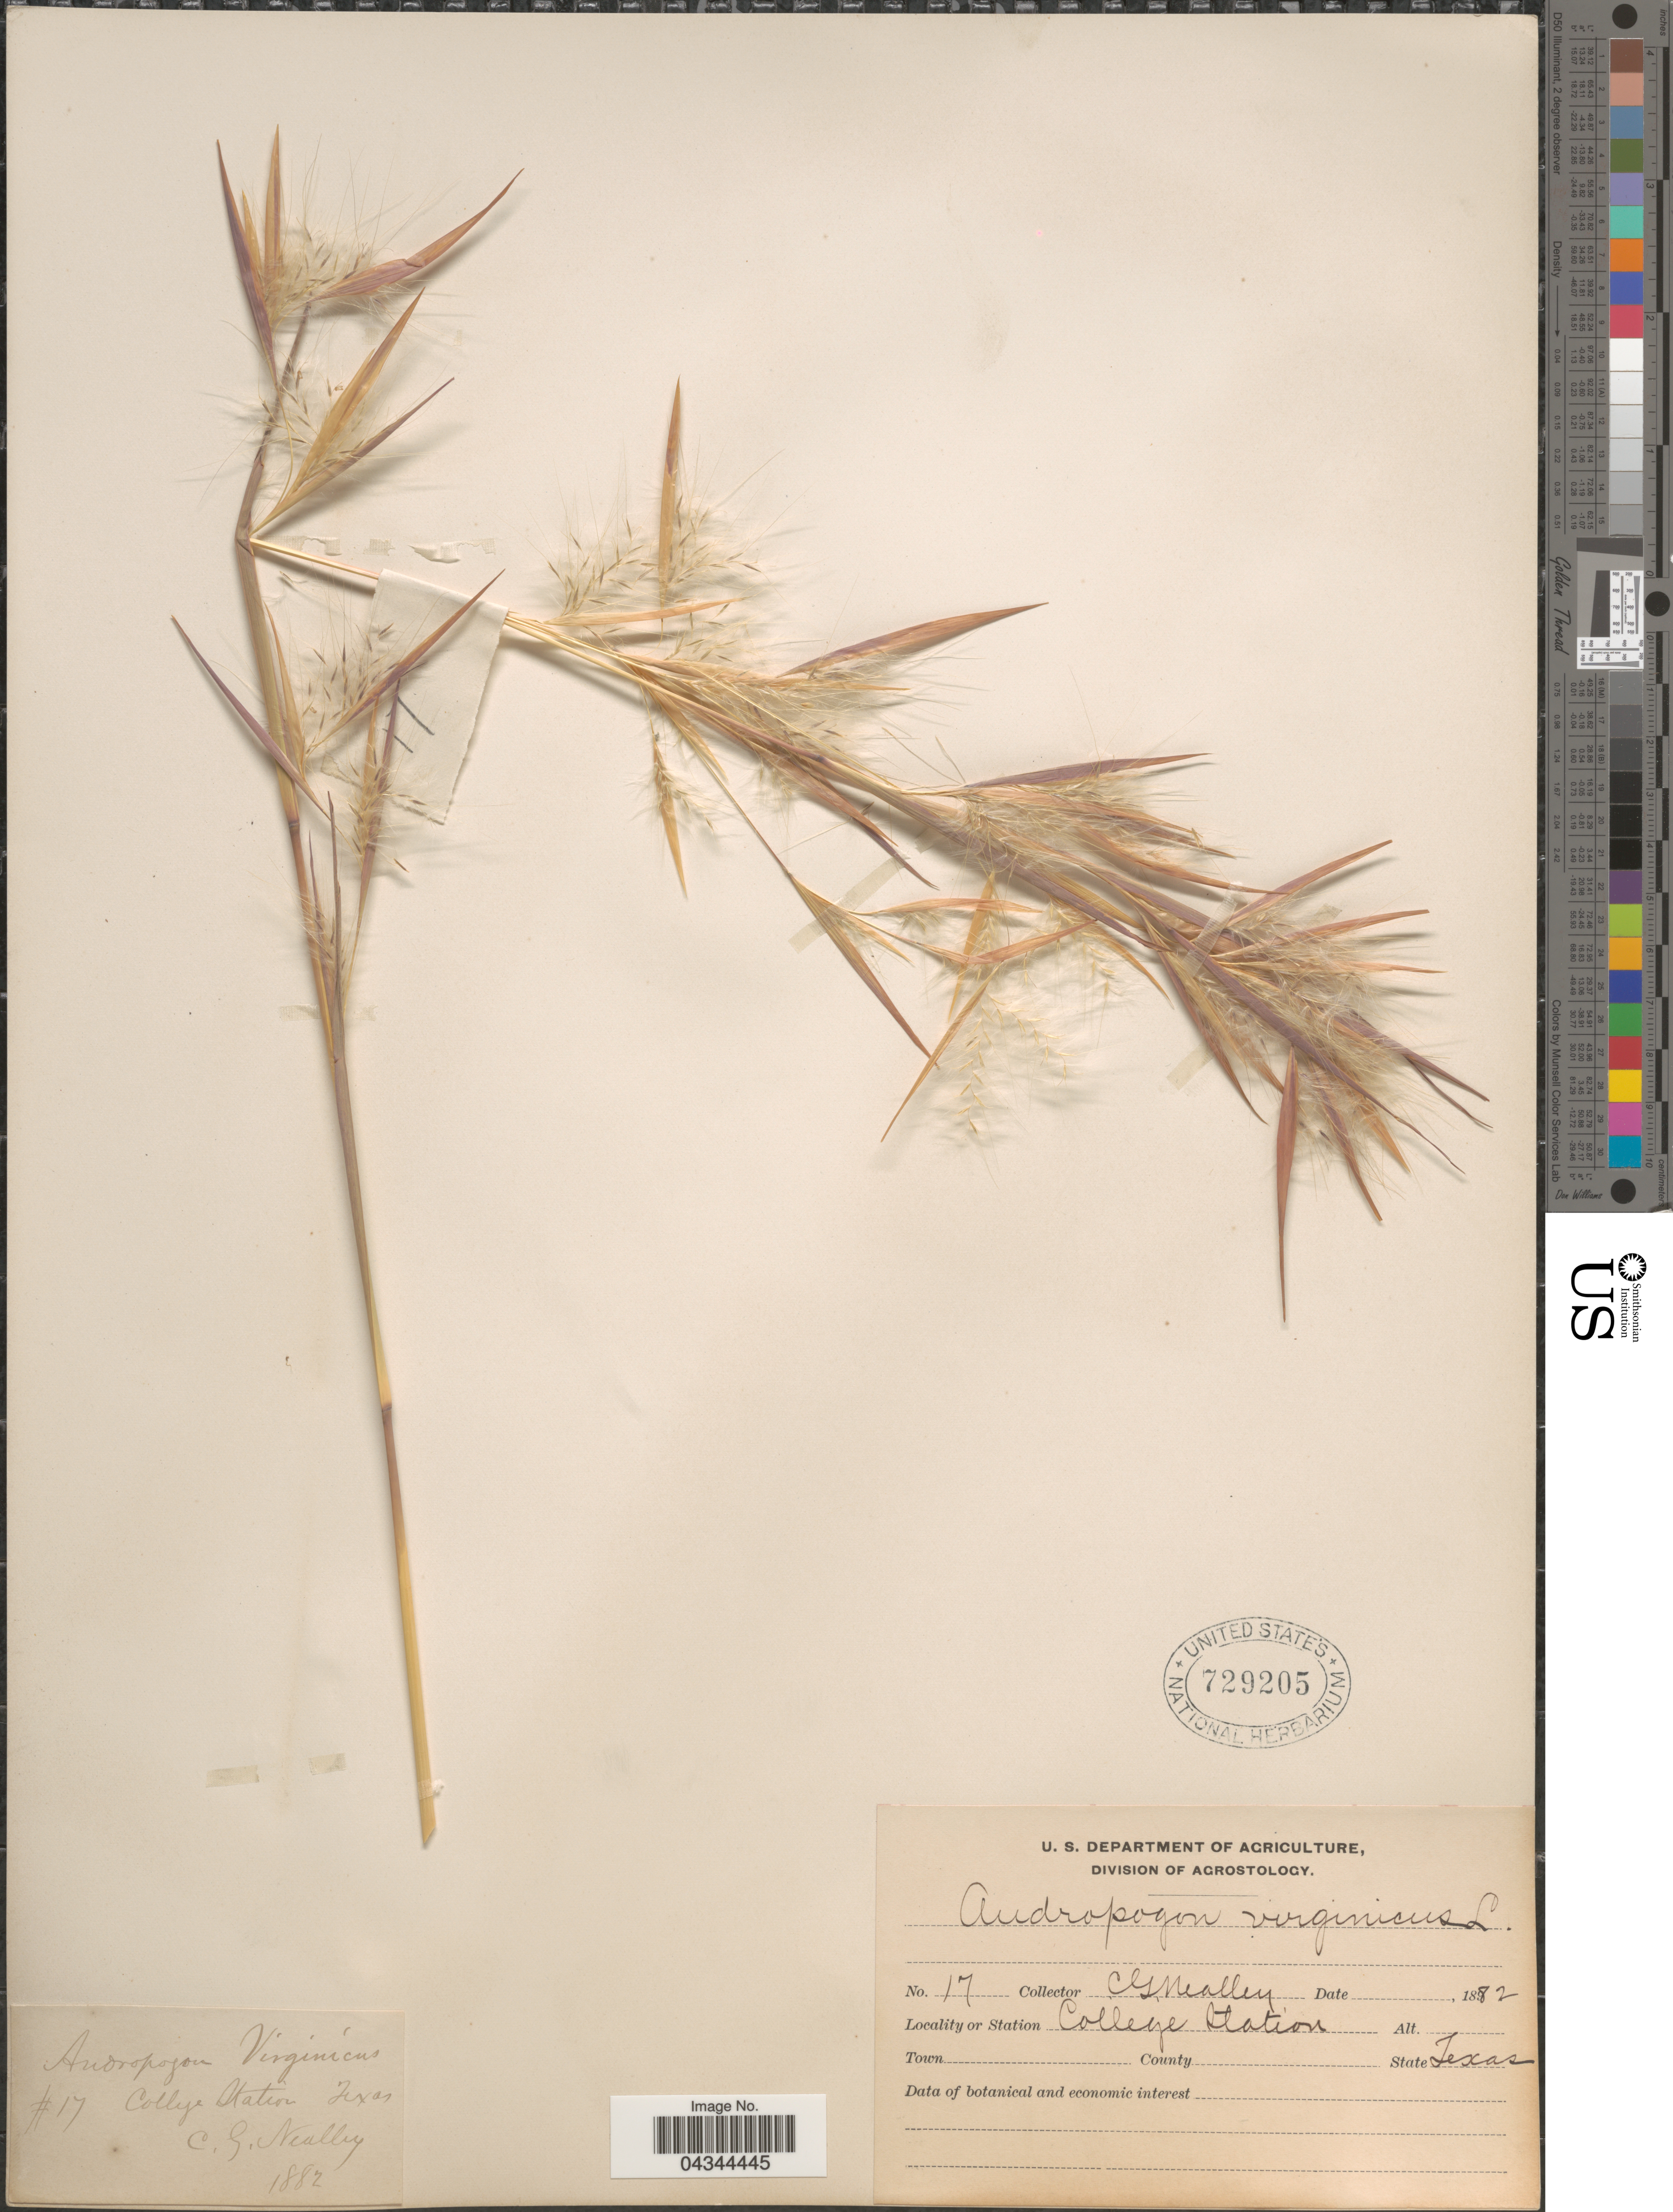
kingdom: Plantae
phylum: Tracheophyta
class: Liliopsida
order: Poales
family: Poaceae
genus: Andropogon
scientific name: Andropogon virginicus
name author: L.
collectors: G. C. Nealley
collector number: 17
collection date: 1882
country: United States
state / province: Texas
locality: College Station.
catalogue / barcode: US 729205